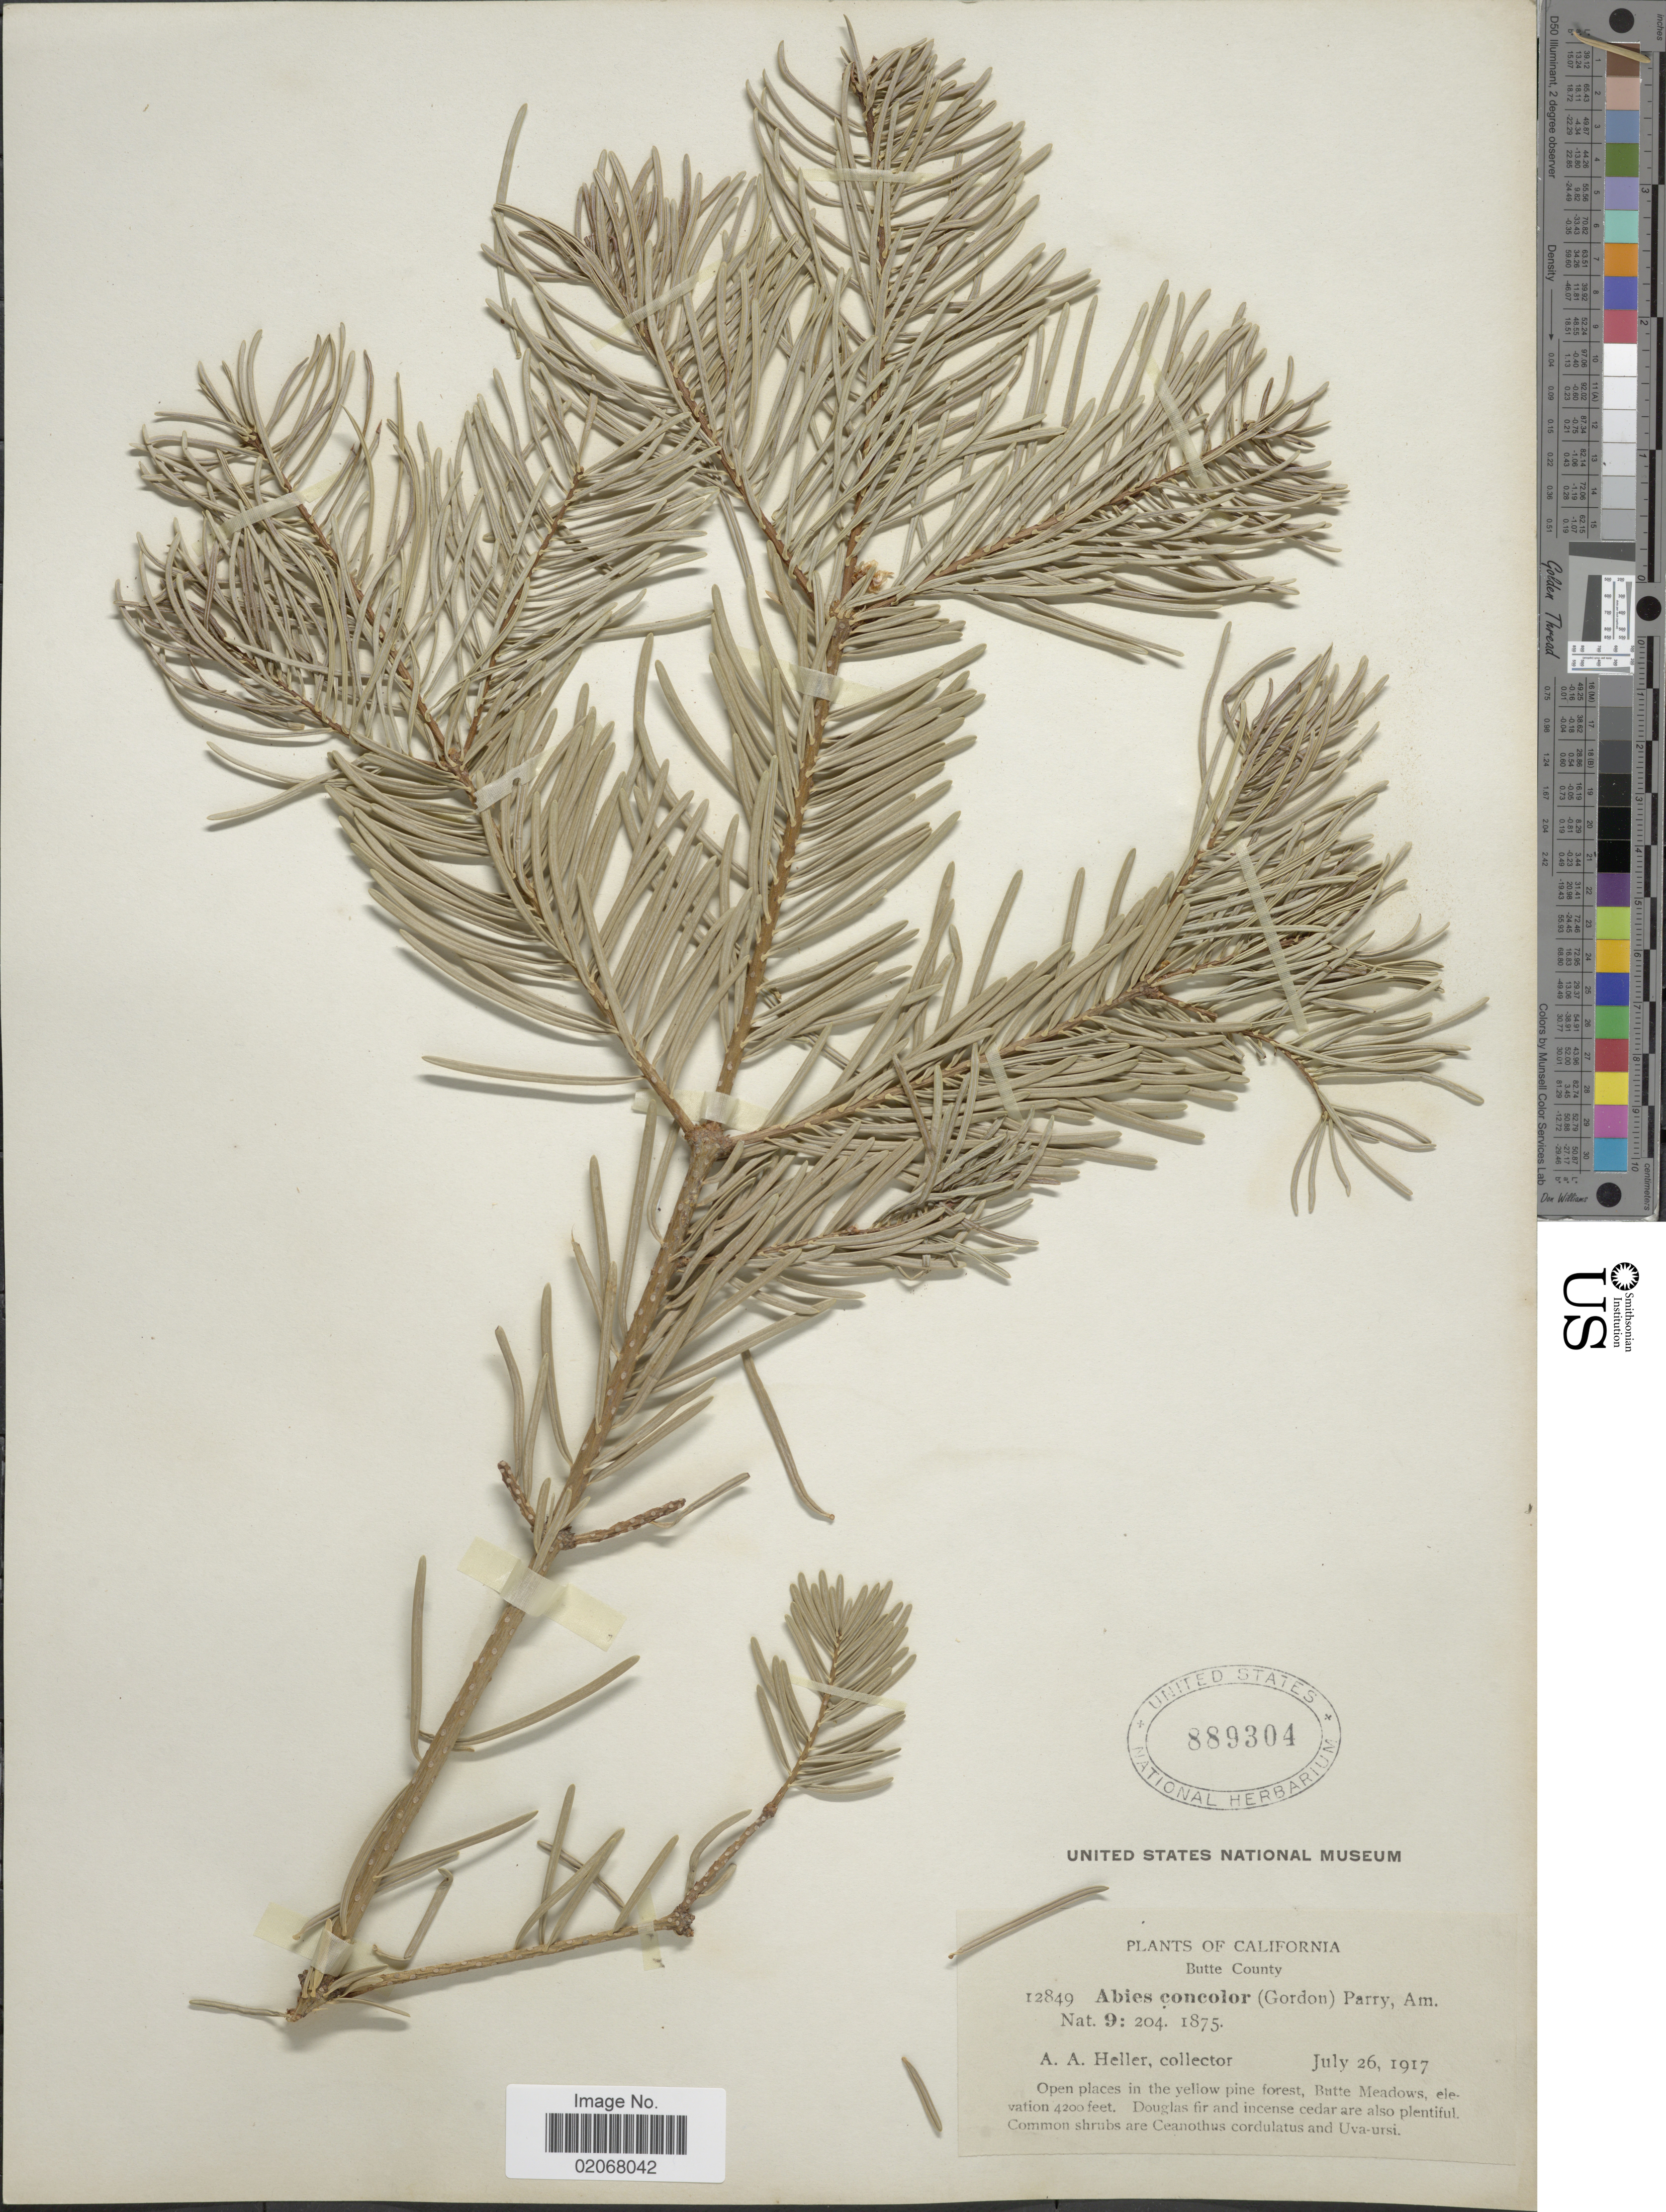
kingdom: Plantae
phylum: Tracheophyta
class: Pinopsida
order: Pinales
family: Pinaceae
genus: Abies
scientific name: Abies concolor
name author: (Gordon & Glend.) Lindl. ex Hildebr.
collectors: A. A. Heller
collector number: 12849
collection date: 1917-07-26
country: United States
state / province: California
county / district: Butte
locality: Butte County, Butte Meadows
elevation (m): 1280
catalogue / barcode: US 889304